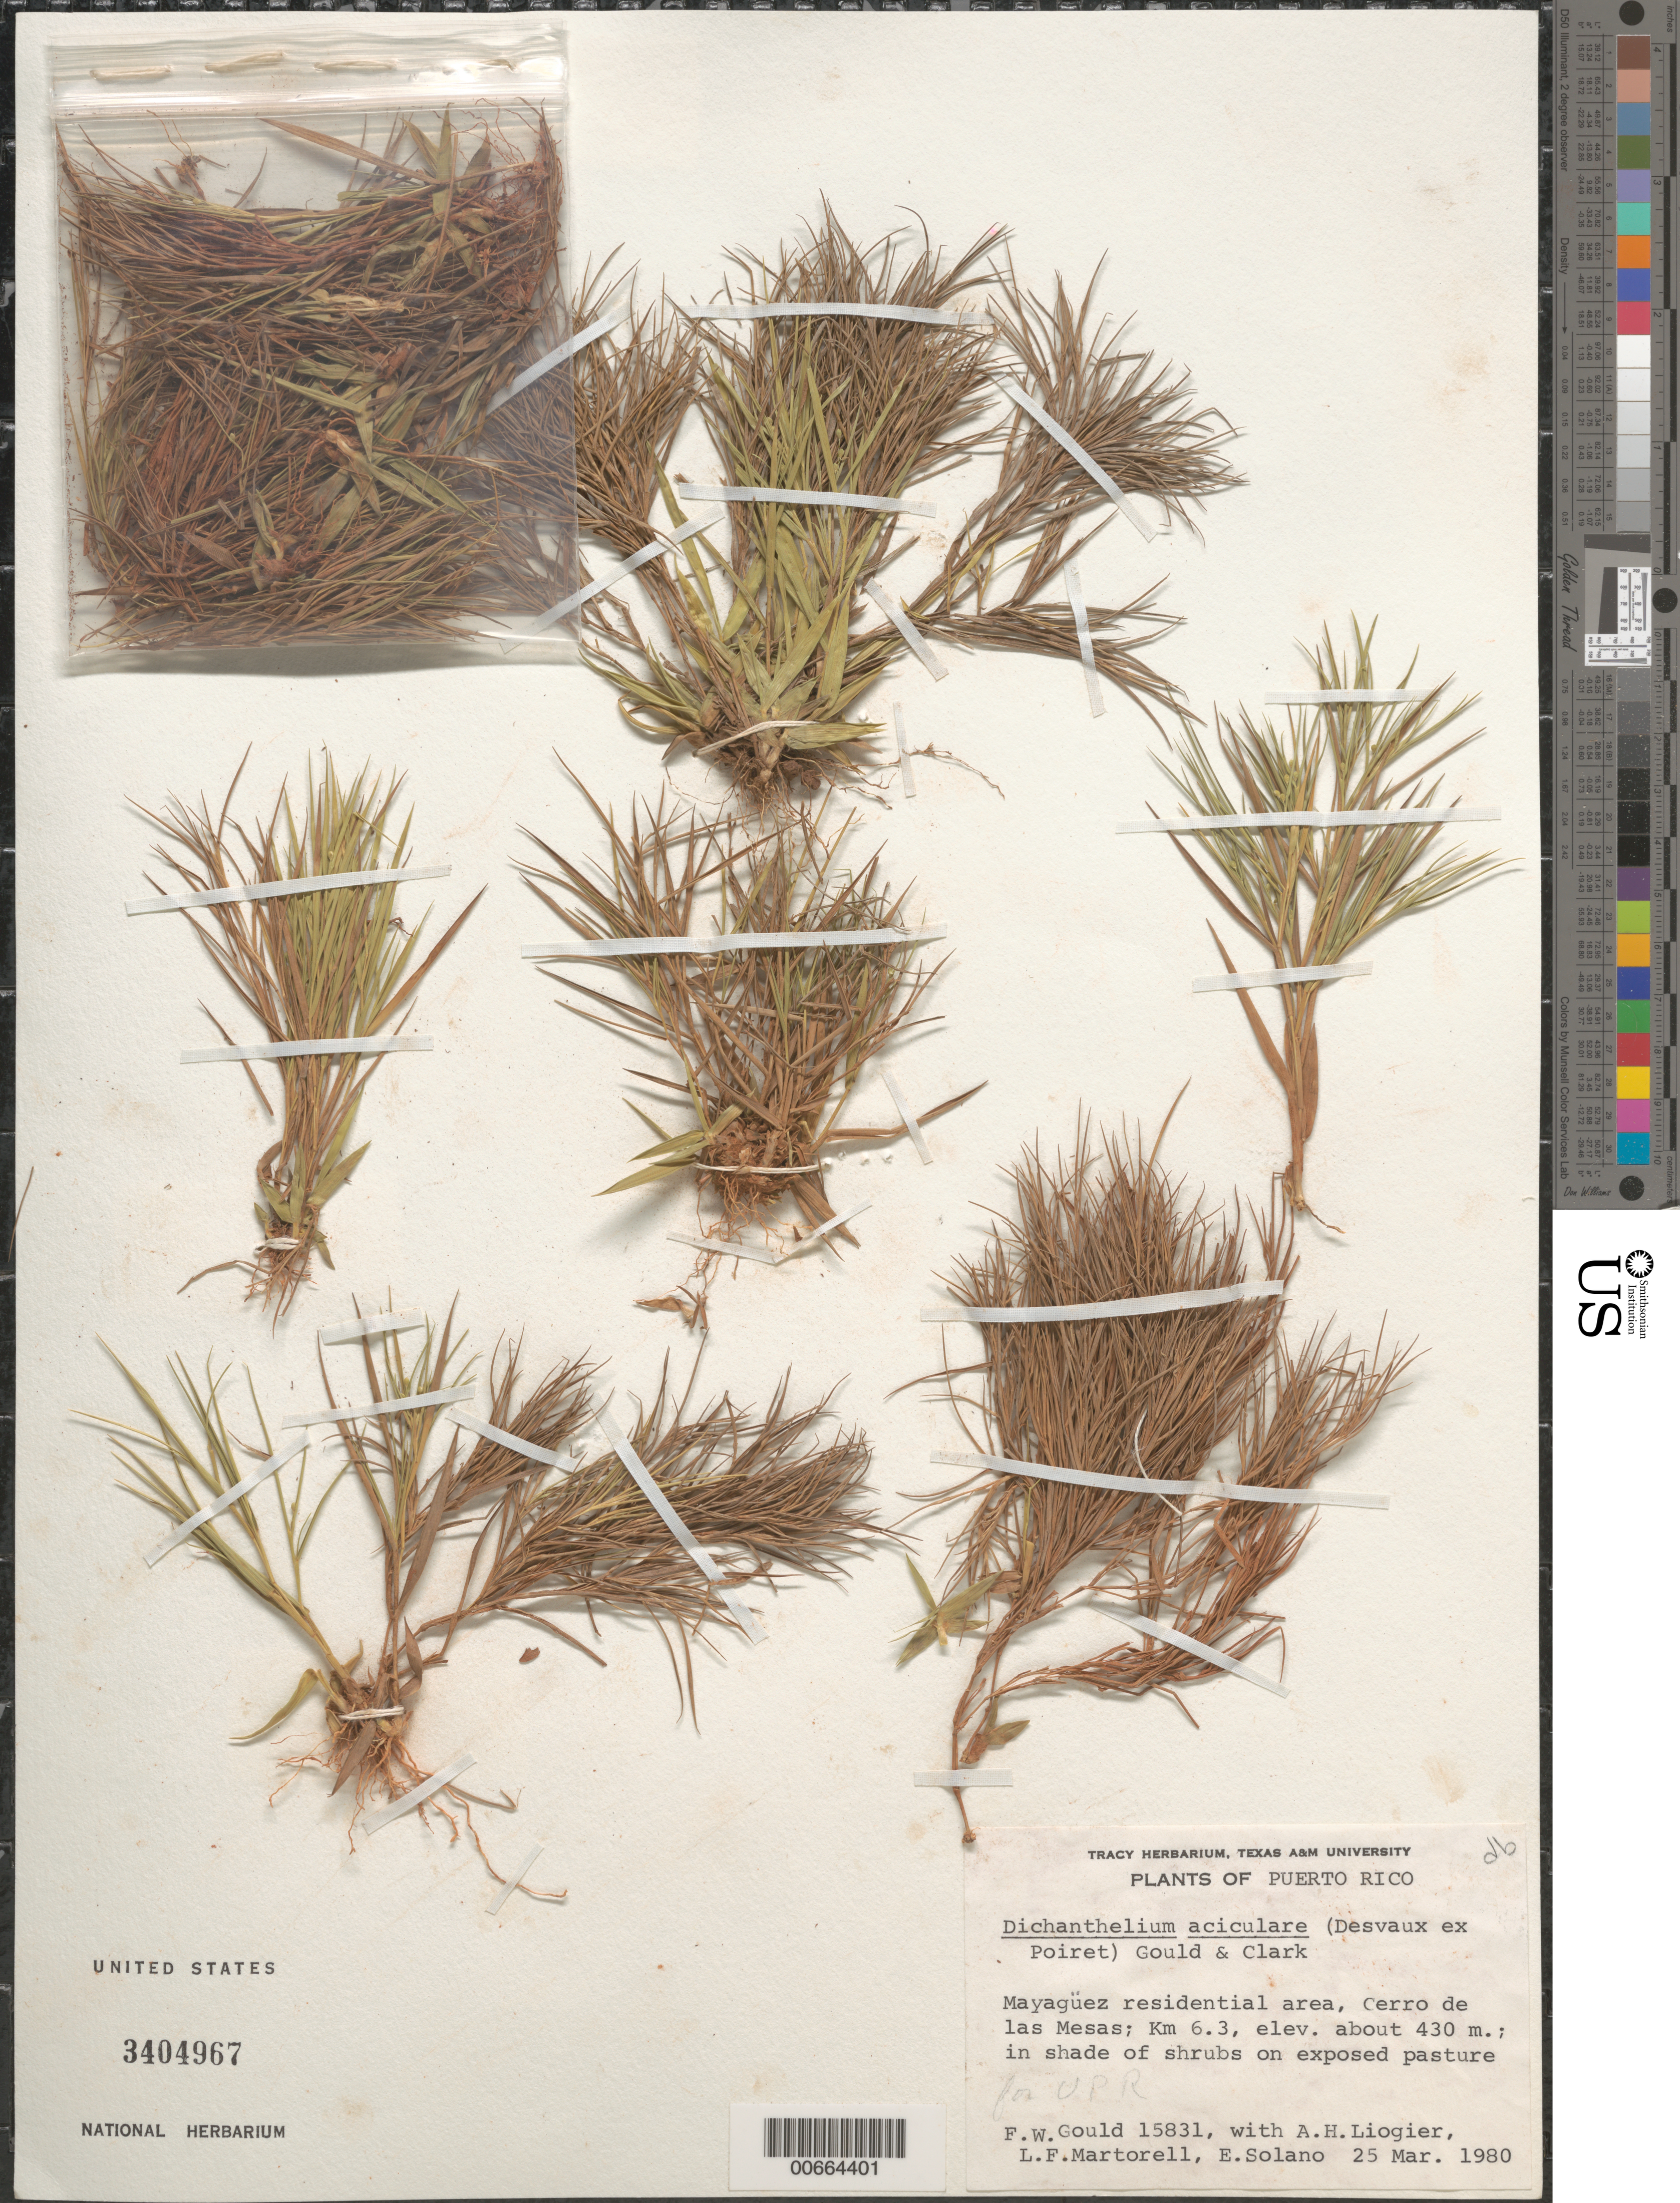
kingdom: Plantae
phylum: Tracheophyta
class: Liliopsida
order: Poales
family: Poaceae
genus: Dichanthelium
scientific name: Dichanthelium aciculare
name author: (Desv. ex Poir.) Gould & C.A. Clark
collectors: F. W. Gould, A. H. Liogier, M. P. Liogier & E. Solano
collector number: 15831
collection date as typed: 25 Mar 1980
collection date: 1980-03-25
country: Puerto Rico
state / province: Mayagüez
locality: Mayaguez Residential area, Cerro de las Mesas; km 6.3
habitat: In shade of shrubs on exposed pasture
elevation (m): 430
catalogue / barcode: US 3404967